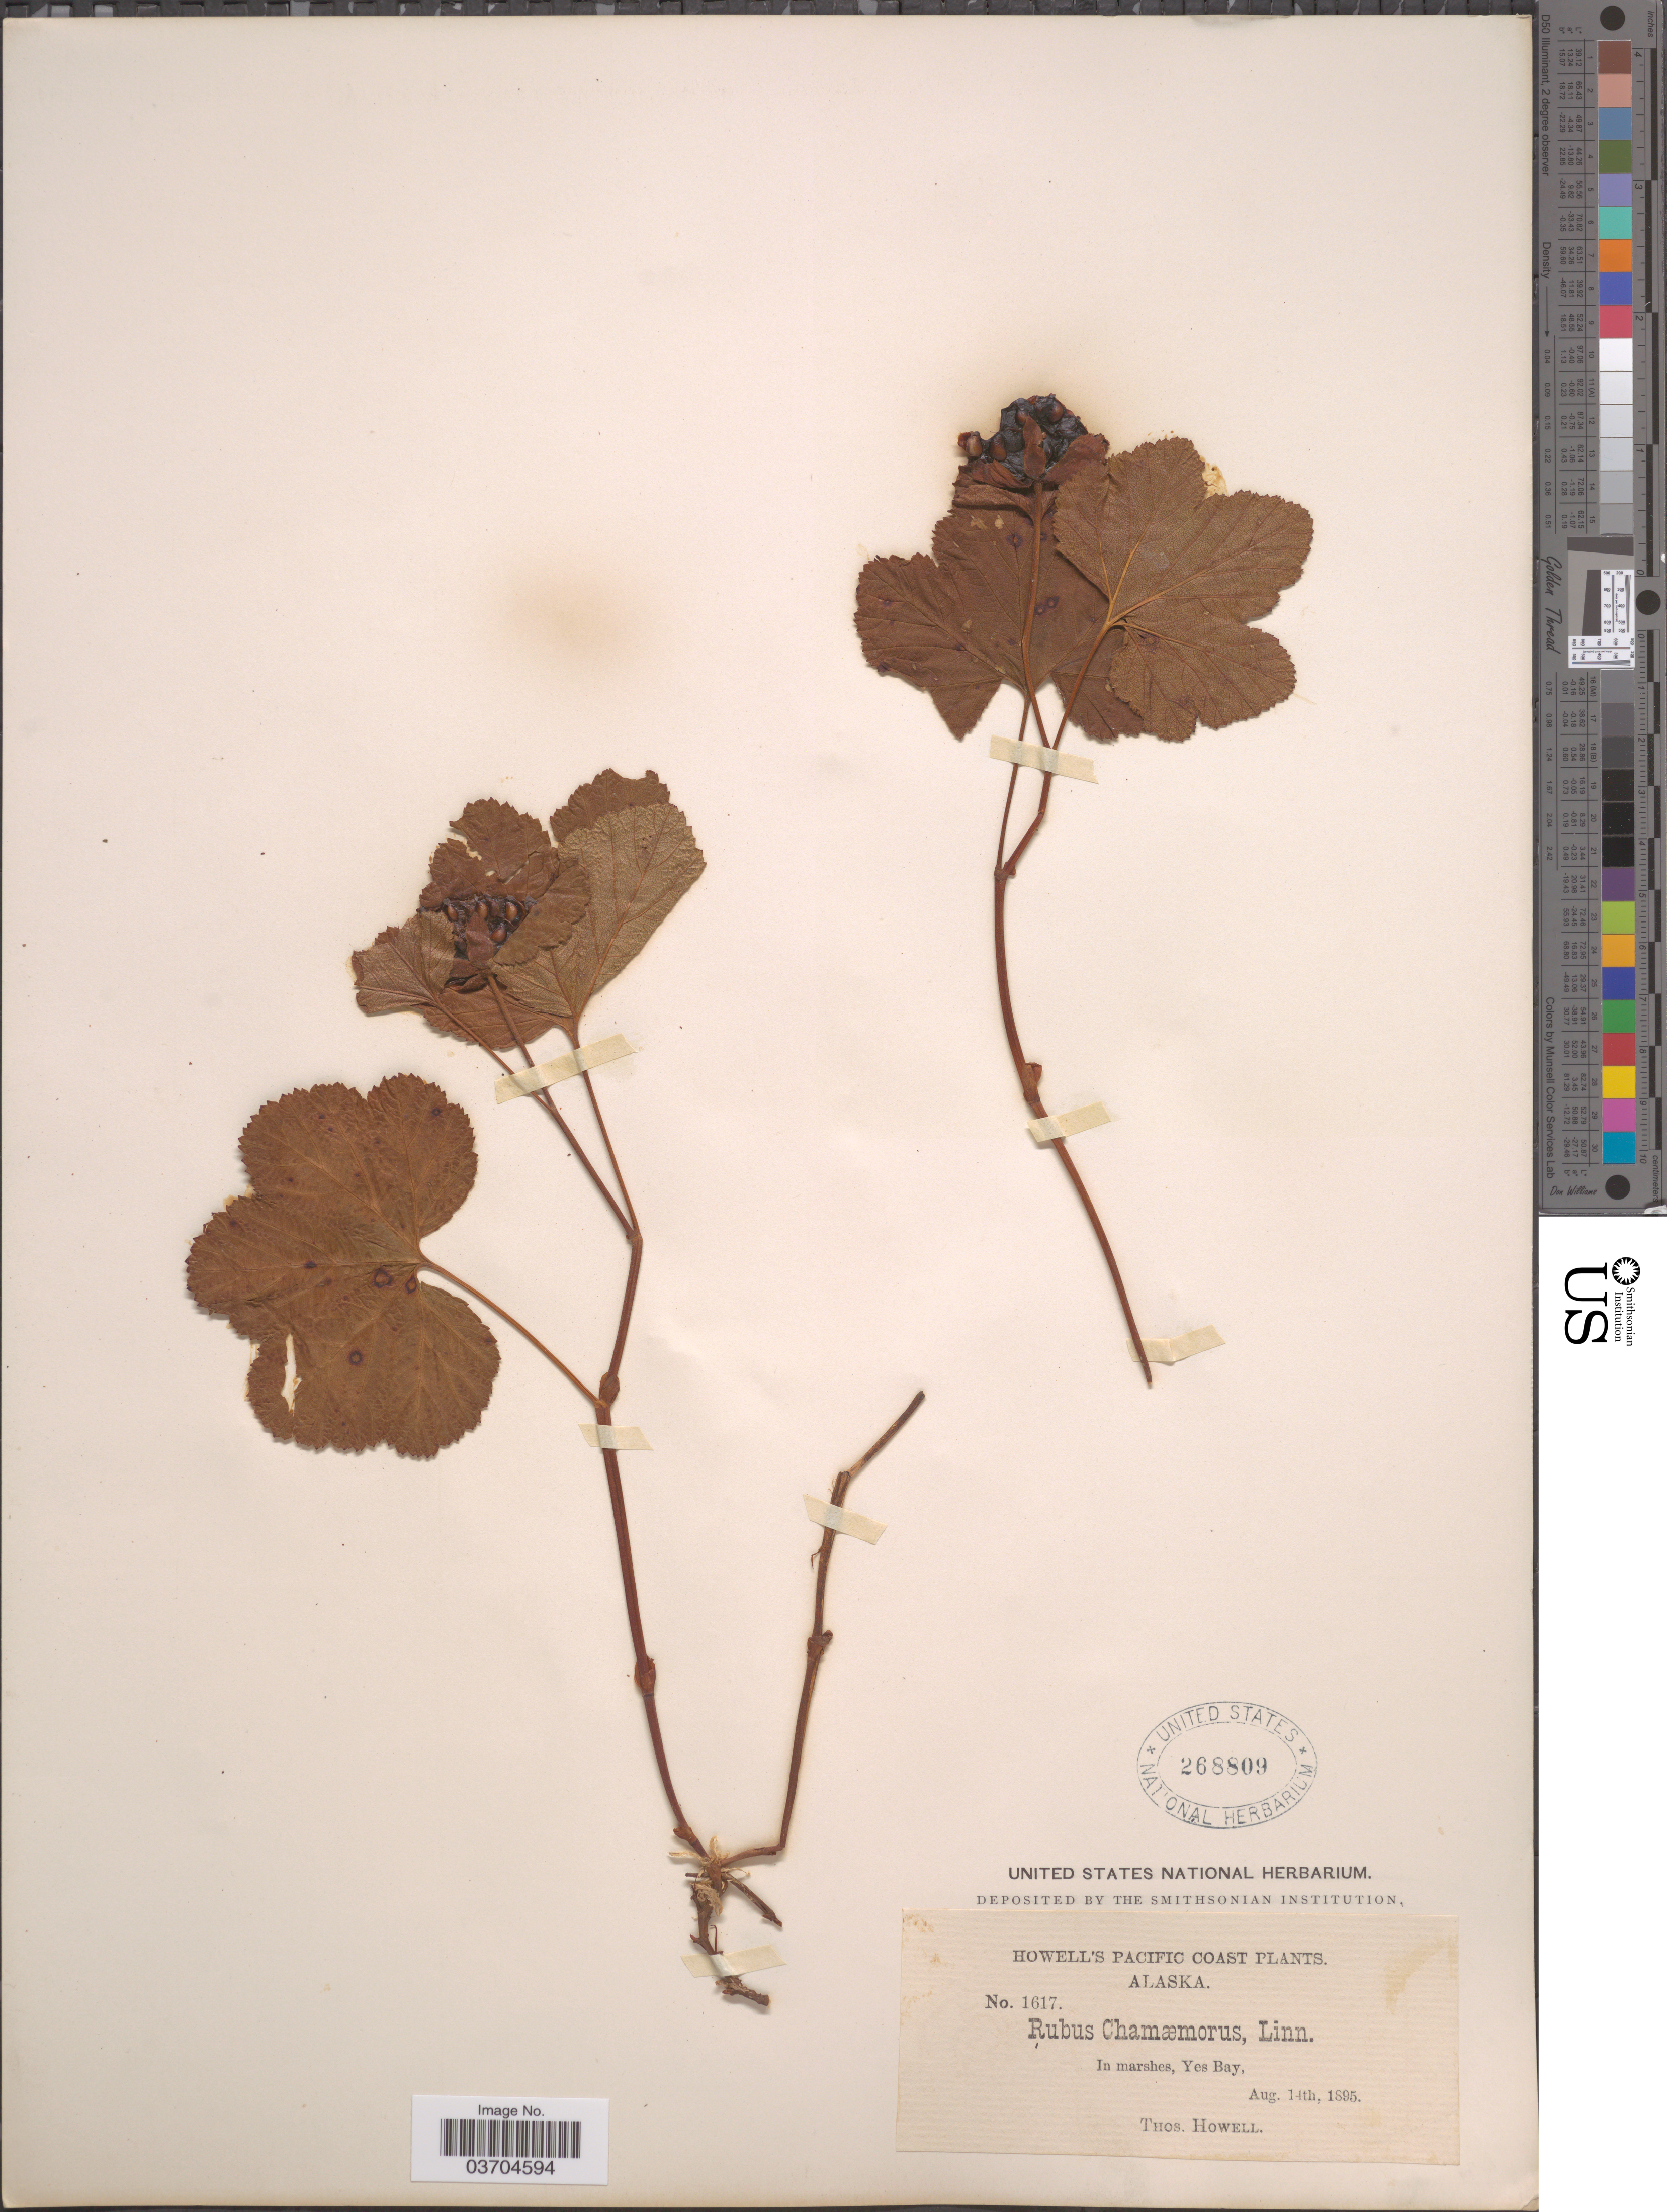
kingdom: Plantae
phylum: Tracheophyta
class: Magnoliopsida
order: Rosales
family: Rosaceae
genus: Rubus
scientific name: Rubus chamaemorus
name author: L.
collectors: T. Howell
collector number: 1617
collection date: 1895-08-14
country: United States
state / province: Alaska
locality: Pacific Coast. In marshes, Yes Bay.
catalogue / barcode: US 268809